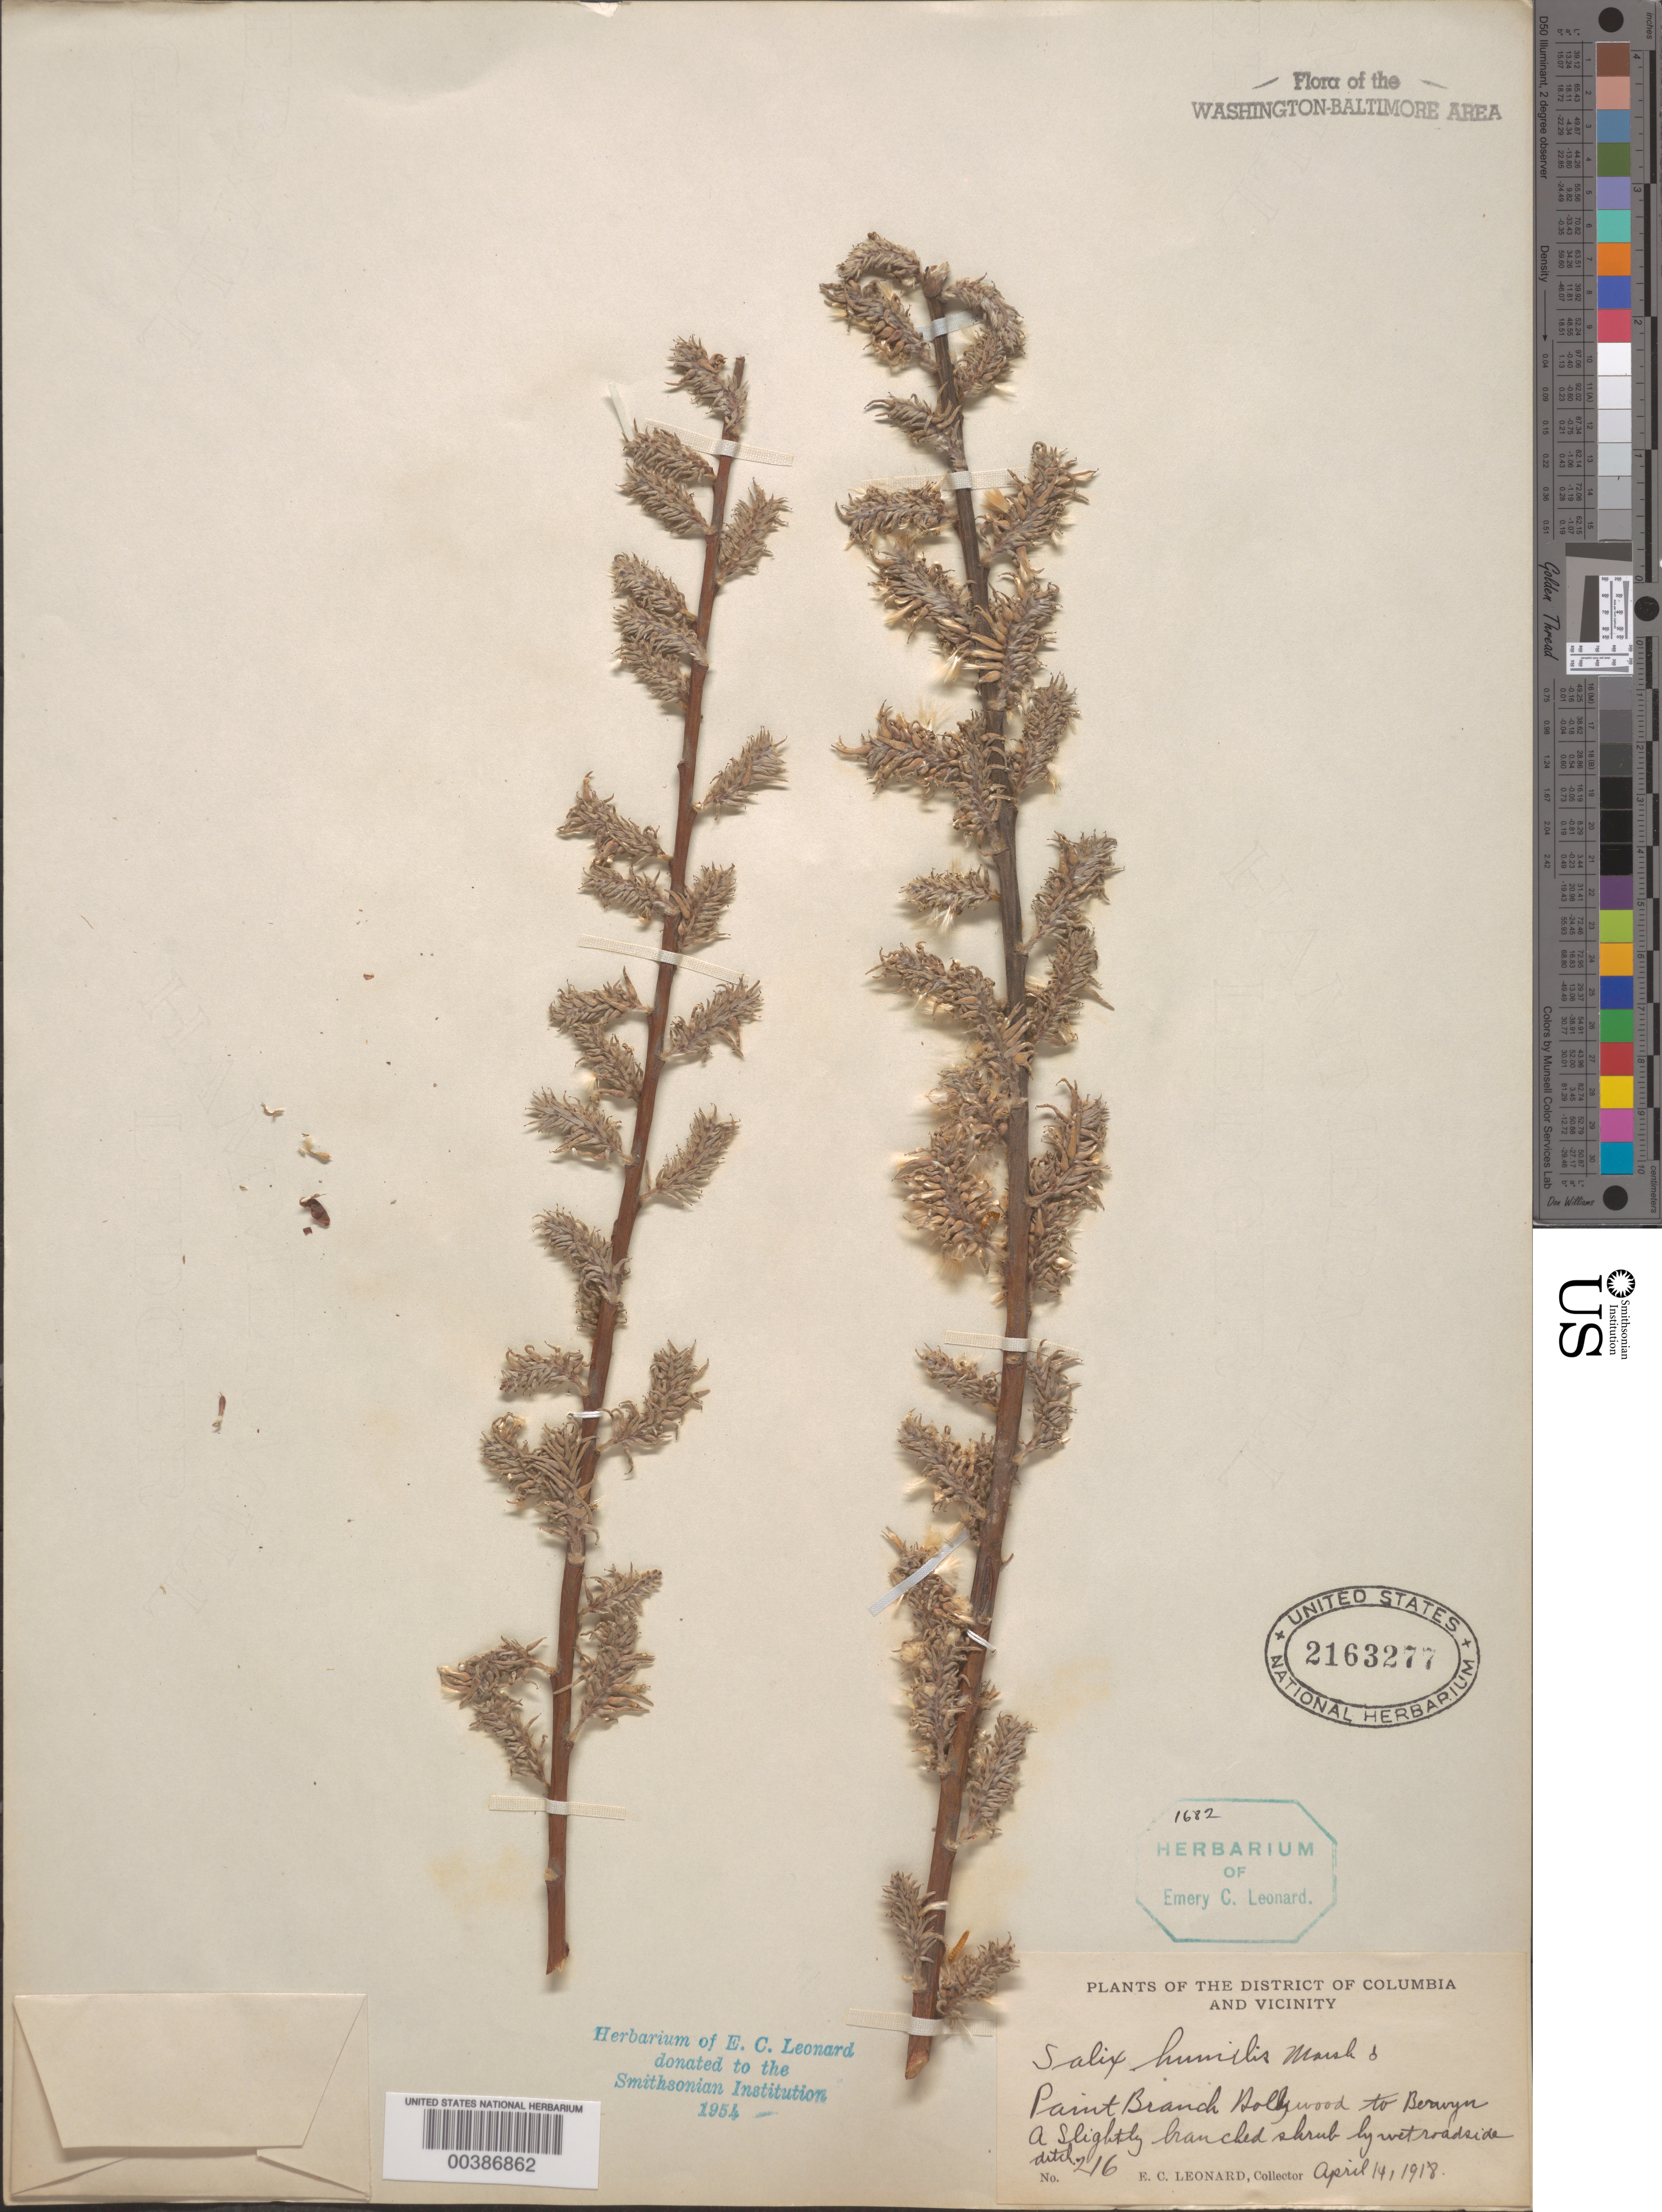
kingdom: Plantae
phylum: Tracheophyta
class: Magnoliopsida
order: Malpighiales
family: Salicaceae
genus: Salix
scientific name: Salix humilis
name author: Marshall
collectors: E. C. Leonard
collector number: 216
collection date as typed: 14 Apr 1918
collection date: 1918-04-14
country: United States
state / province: Maryland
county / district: Prince George's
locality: Paint Branch, Hollywood to Berwyn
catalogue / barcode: US 2163277